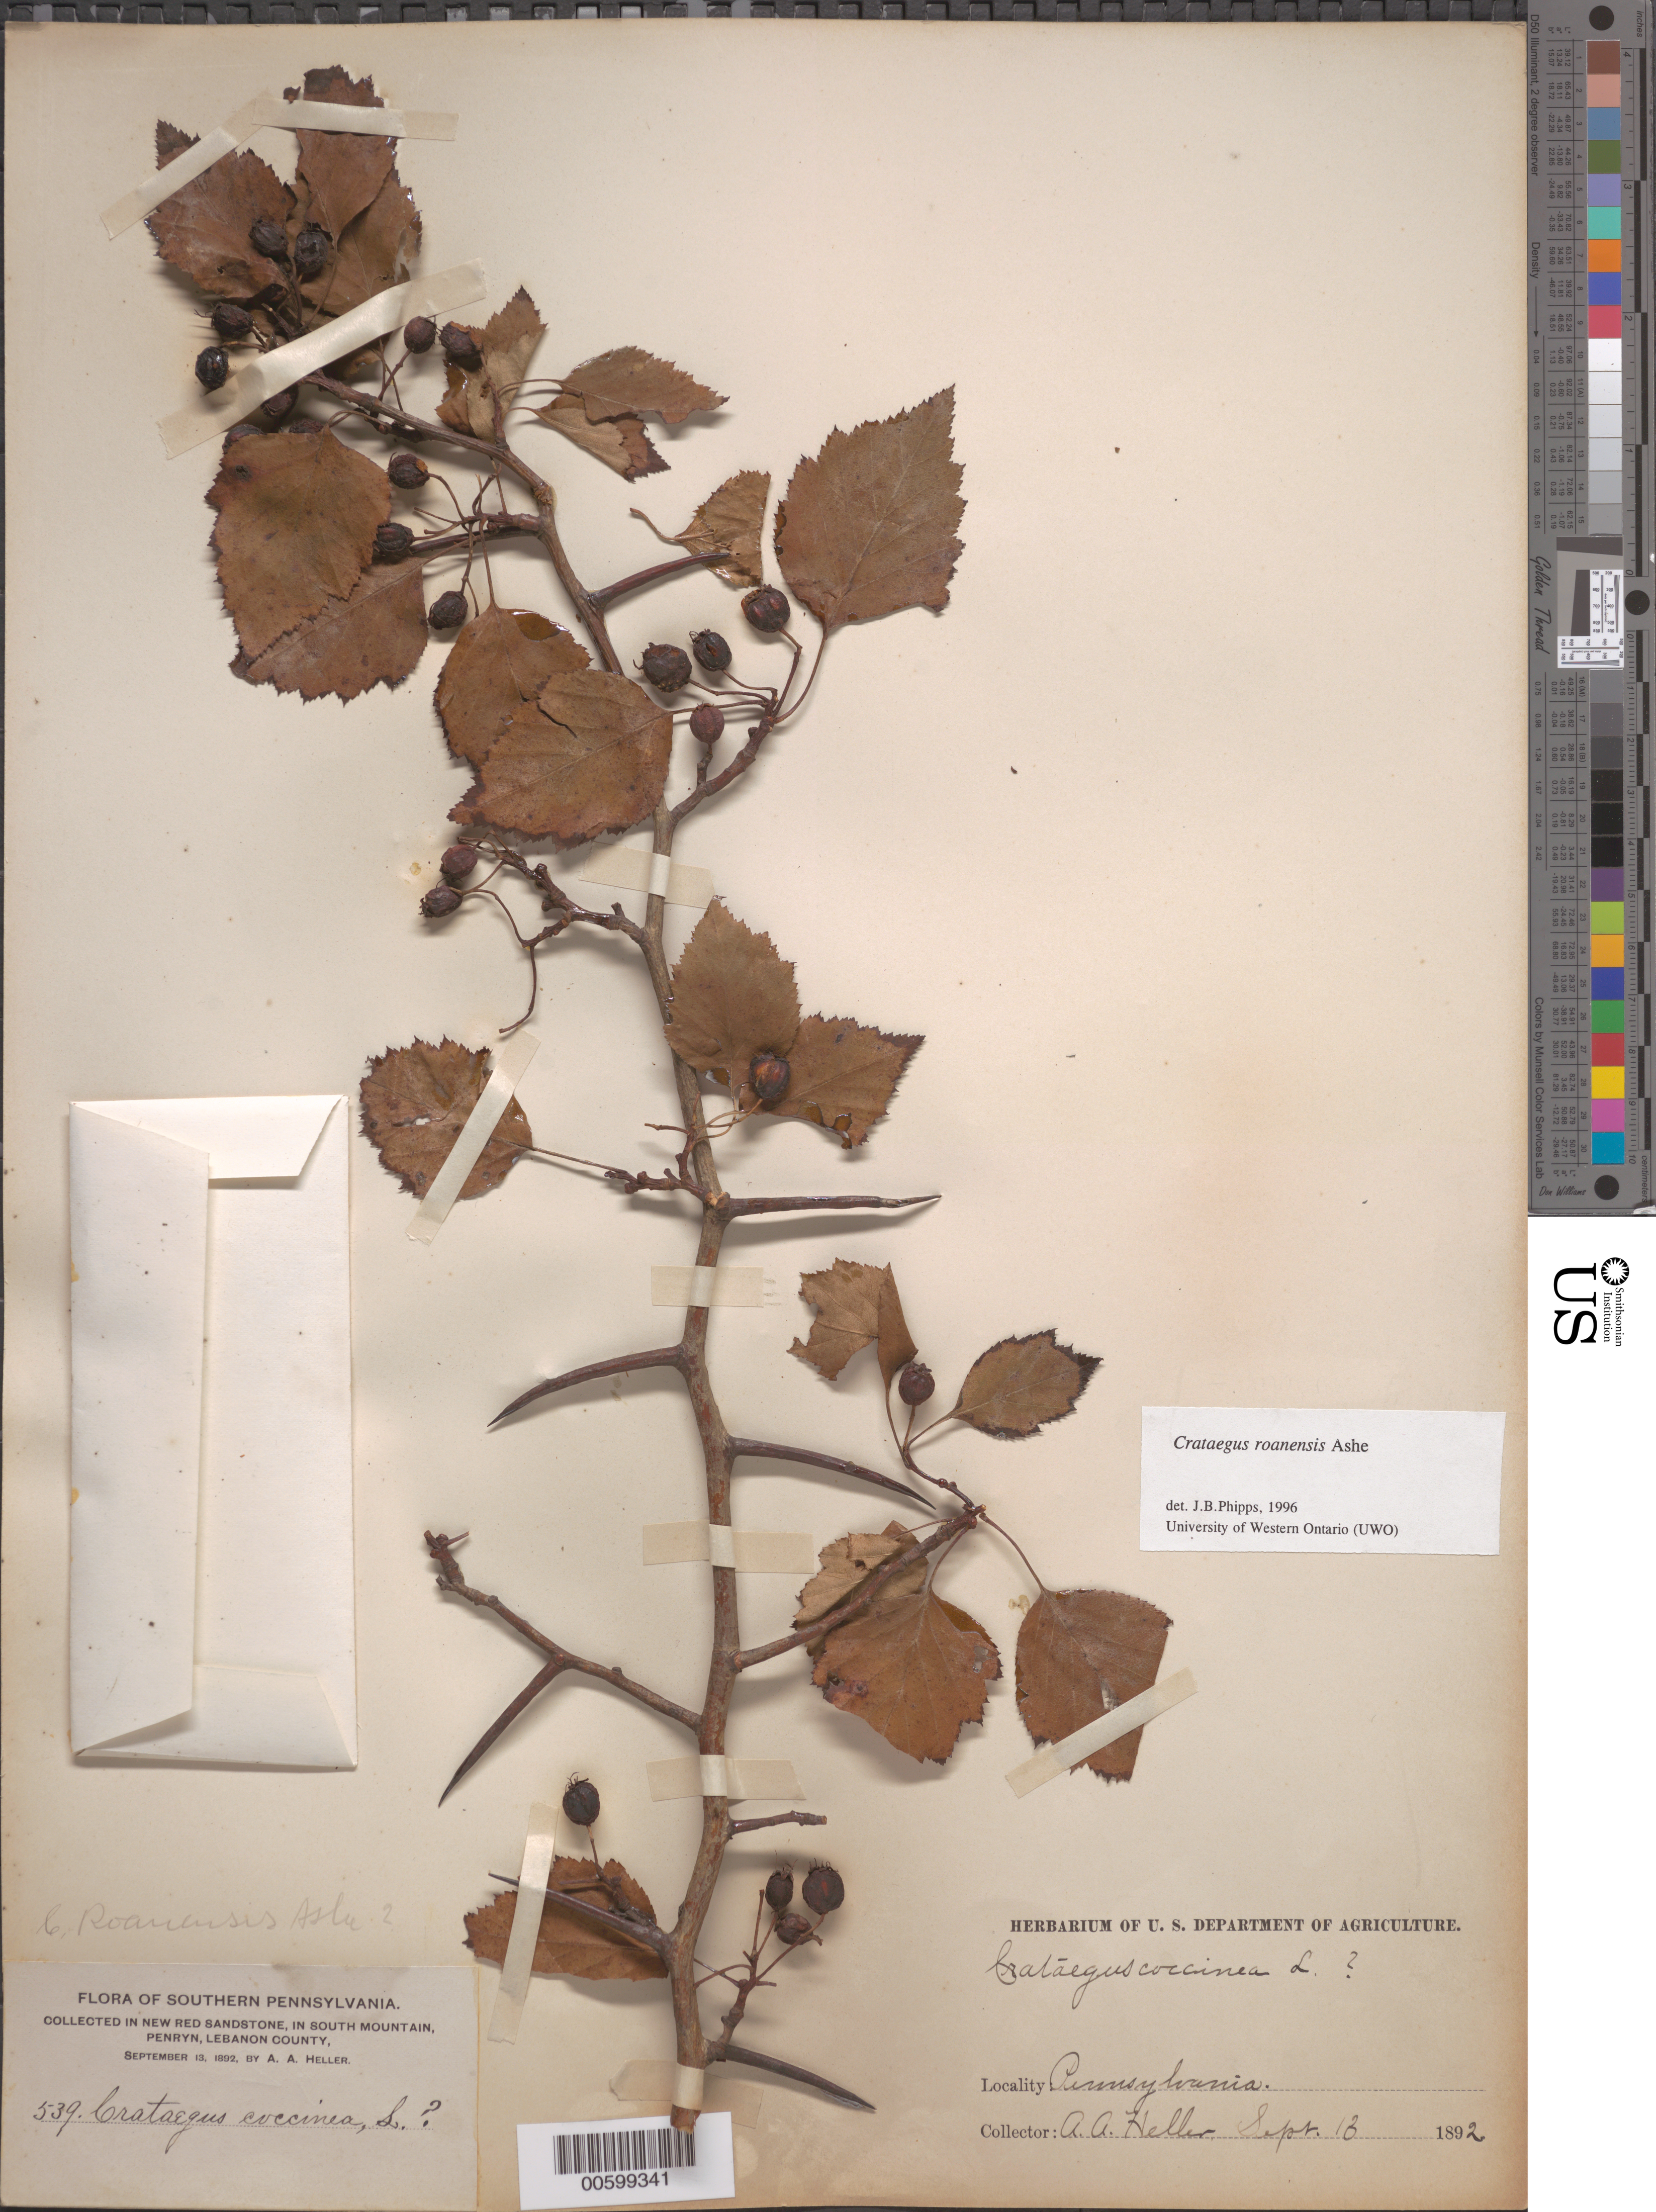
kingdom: Plantae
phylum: Tracheophyta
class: Magnoliopsida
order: Rosales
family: Rosaceae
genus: Crataegus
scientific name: Crataegus macrosperma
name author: Ashe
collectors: A. A. Heller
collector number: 539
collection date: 1892-09-13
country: United States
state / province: Pennsylvania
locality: Southern Pennsylvania. New Red Sandstone, in South Mountain, Penryn, Lebanon County.